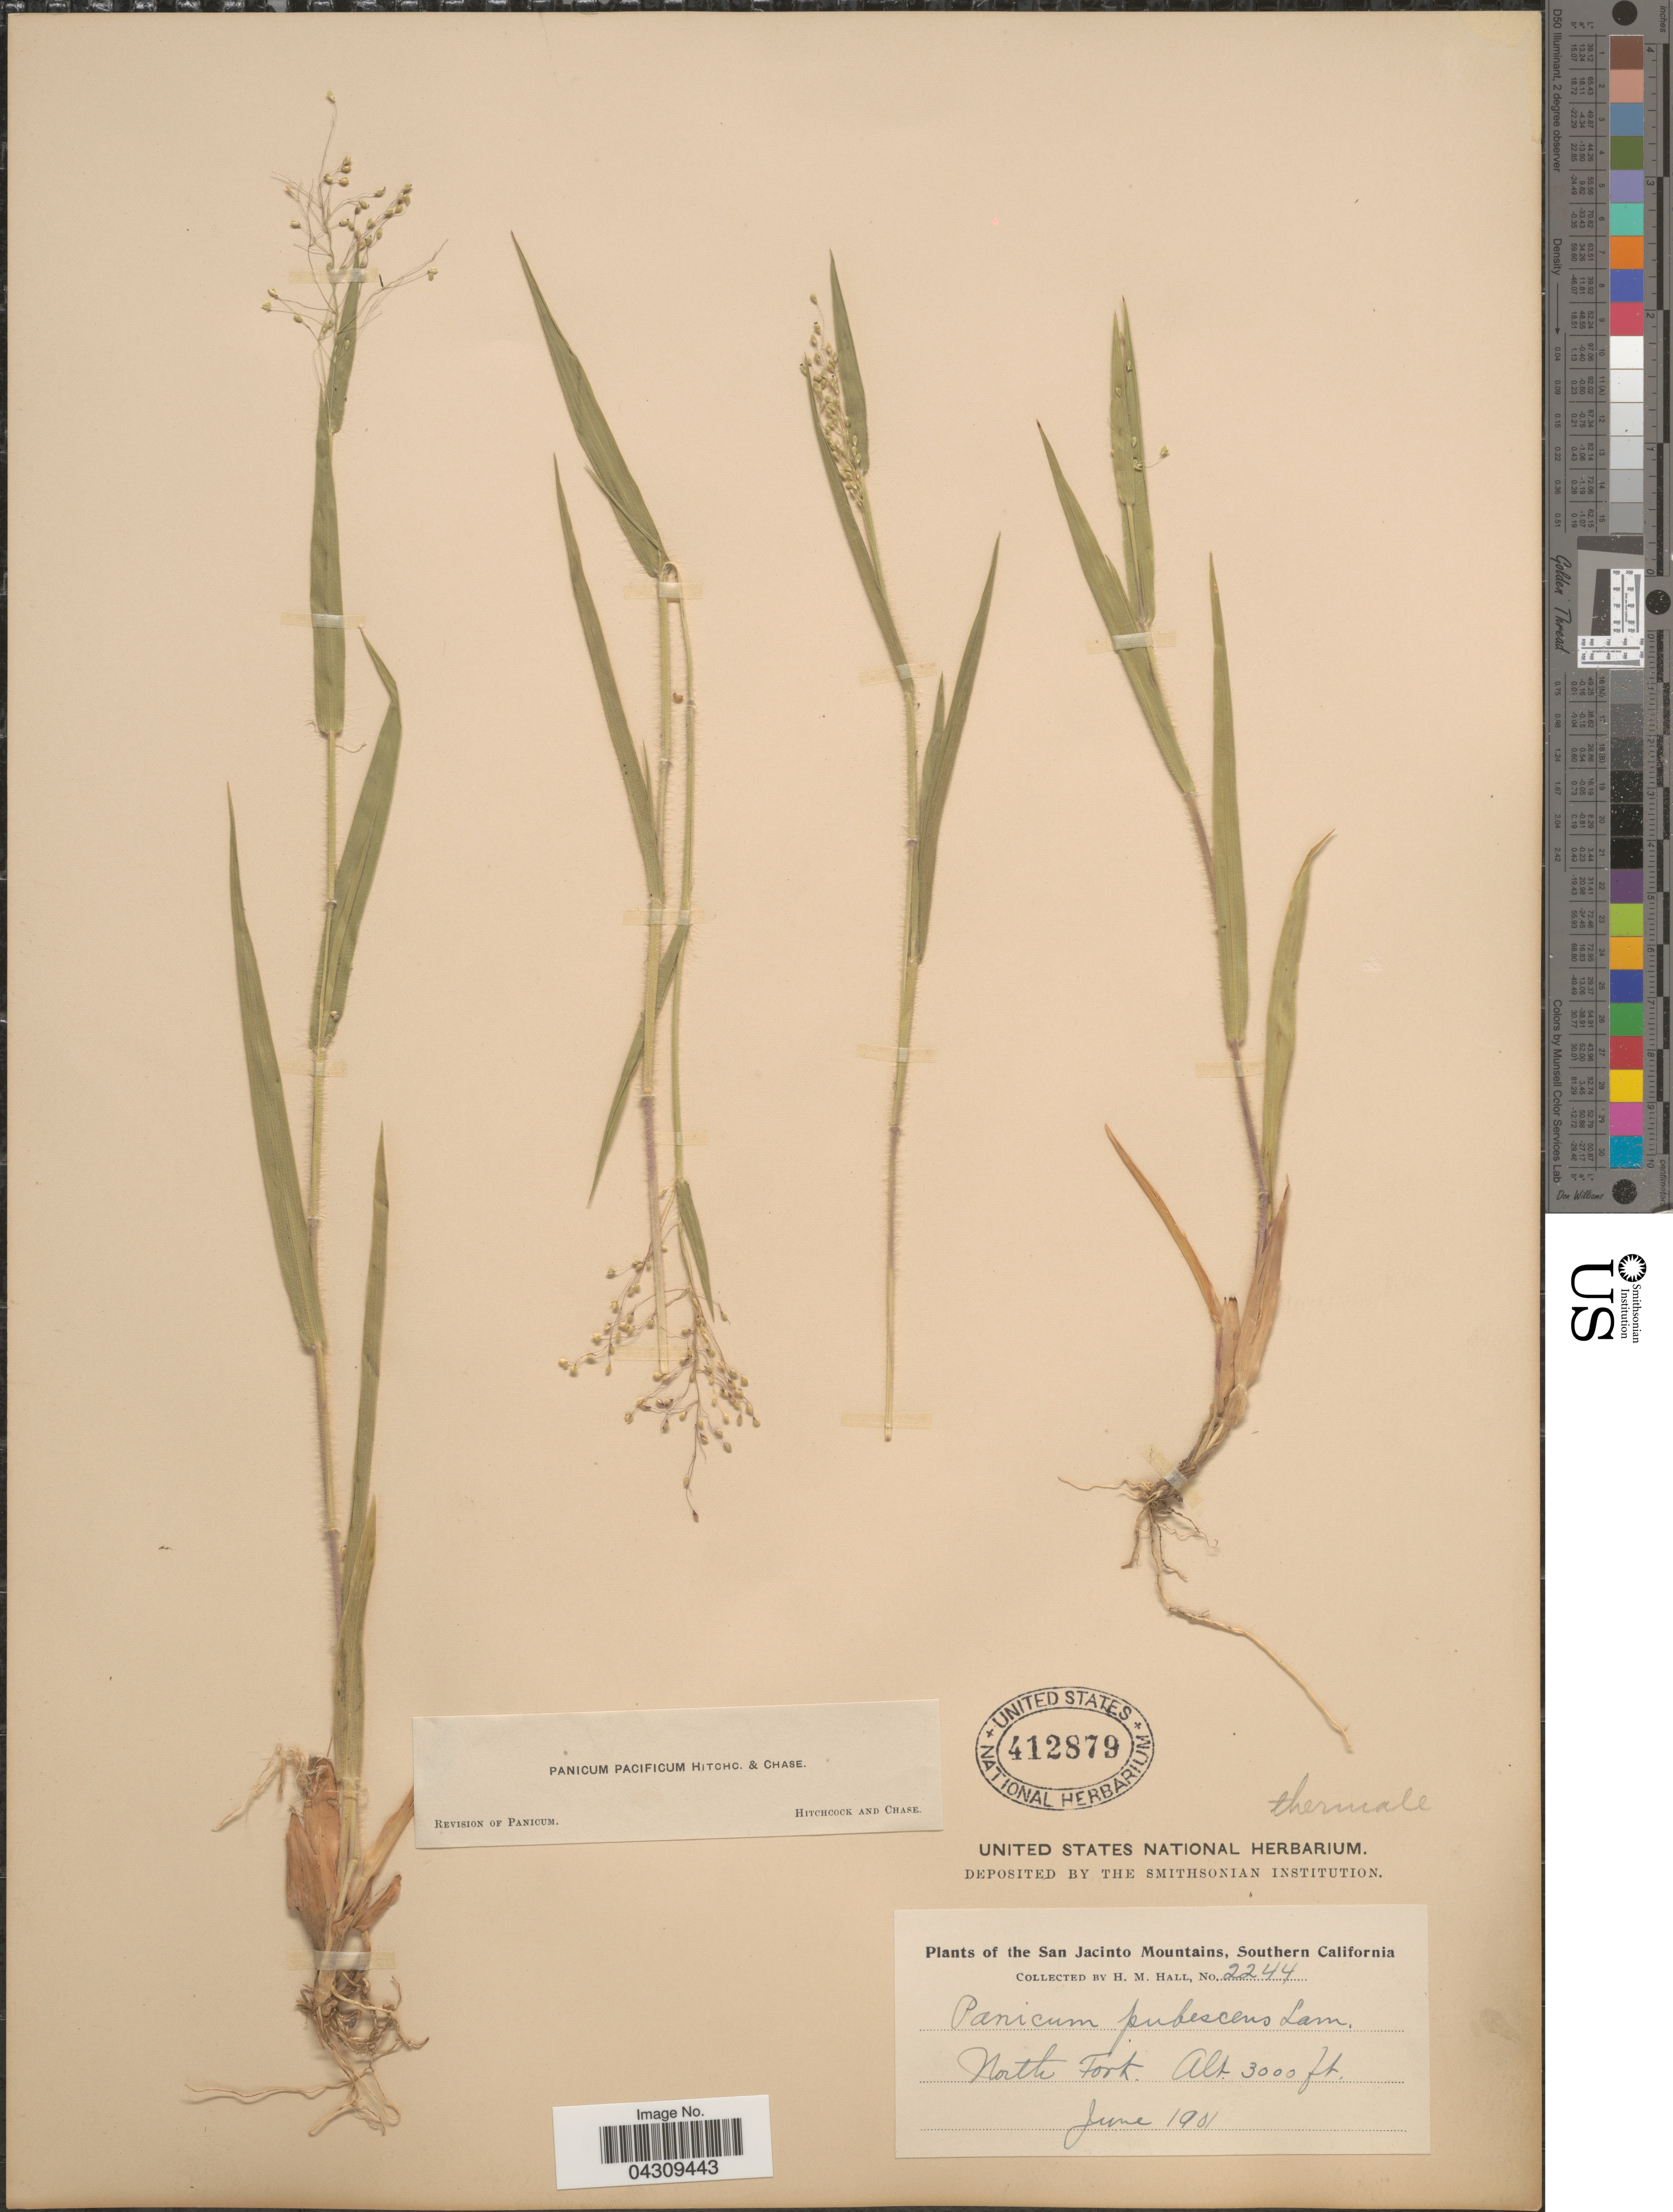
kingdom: Plantae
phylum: Tracheophyta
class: Liliopsida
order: Poales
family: Poaceae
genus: Dichanthelium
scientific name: Dichanthelium acuminatum var. acuminatum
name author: (Sw.) Gould & C.A. Clark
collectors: H. M. Hall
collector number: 2244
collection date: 1901-06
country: United States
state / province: California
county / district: Riverside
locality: San Jacinto Mountains, Southern California. North Fork.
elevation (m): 914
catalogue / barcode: US 412879